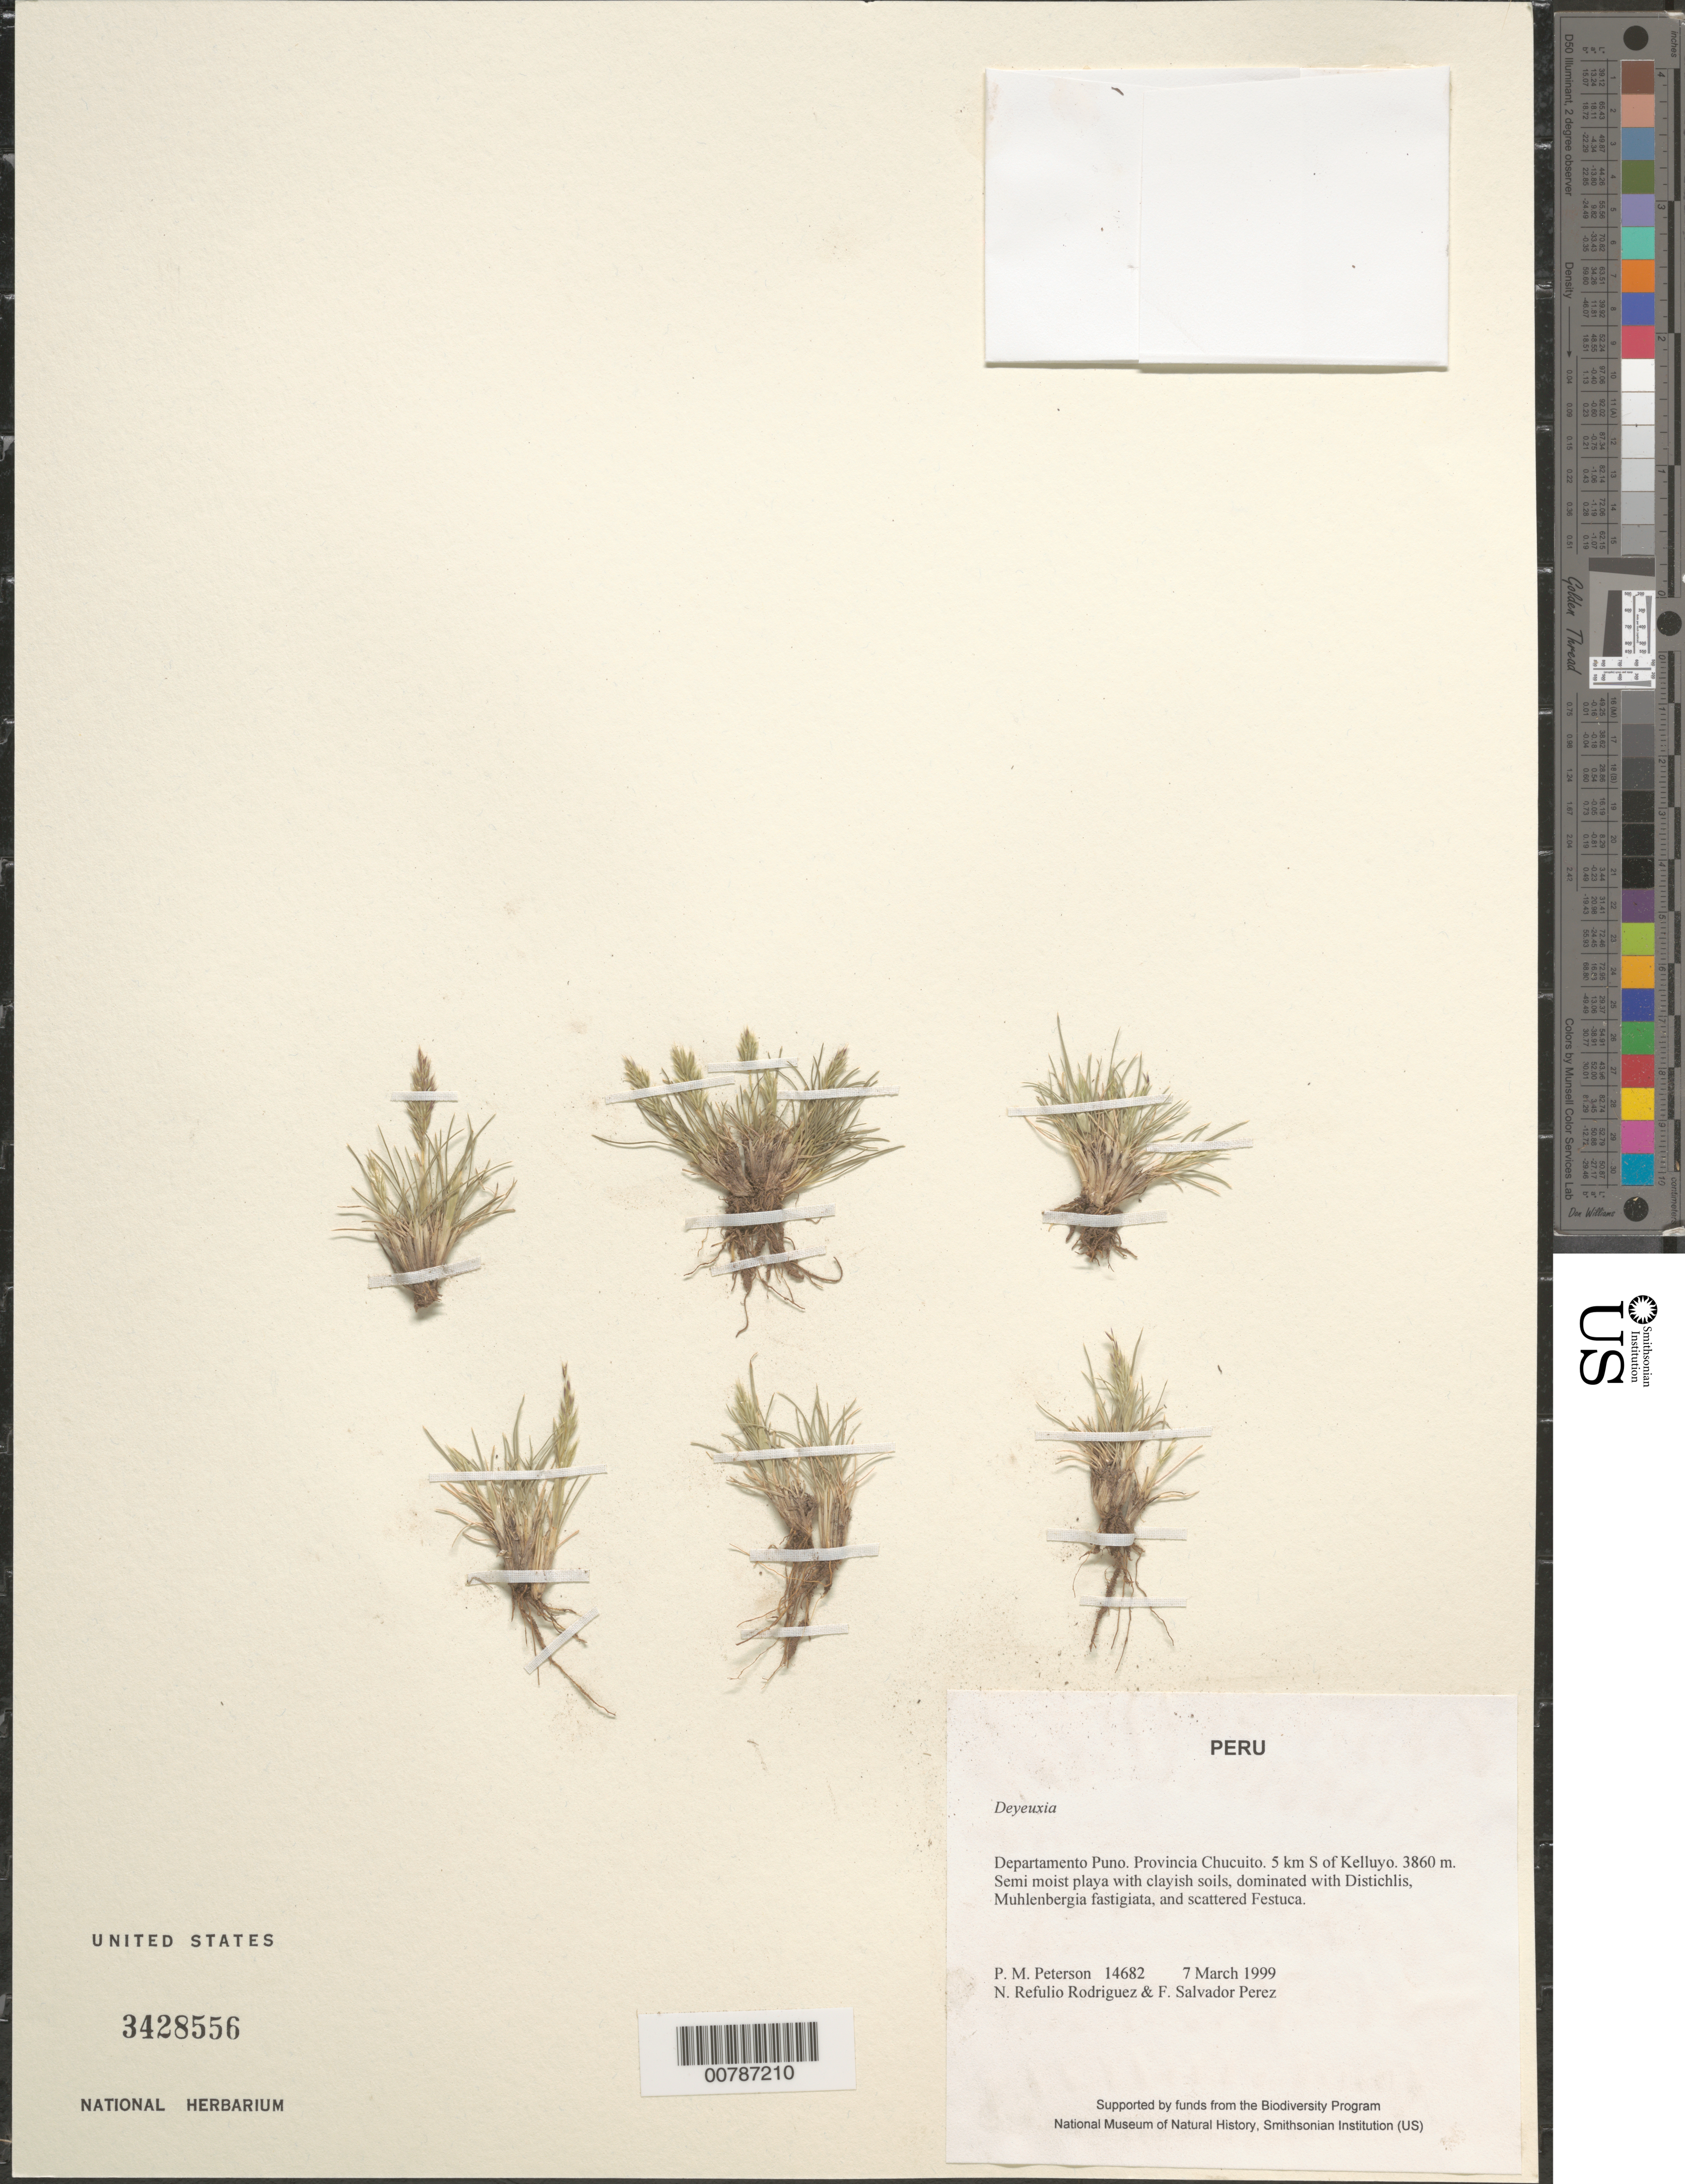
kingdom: Plantae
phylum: Tracheophyta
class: Liliopsida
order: Poales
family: Poaceae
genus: Calamagrostis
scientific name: Calamagrostis sp.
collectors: P. M. Peterson, N. Refulio-Rodríguez & F. Salvador Perez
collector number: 14682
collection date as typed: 07 Mar 1999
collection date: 1999-03-07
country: Peru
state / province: Puno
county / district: Chucuito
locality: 5 km S of Kelluyo.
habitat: Semi moist playa with clayish soils, dominated with Distichlis, Muhlenbergia fastigiata and scattered Festuca.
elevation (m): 3860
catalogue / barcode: US 3428556